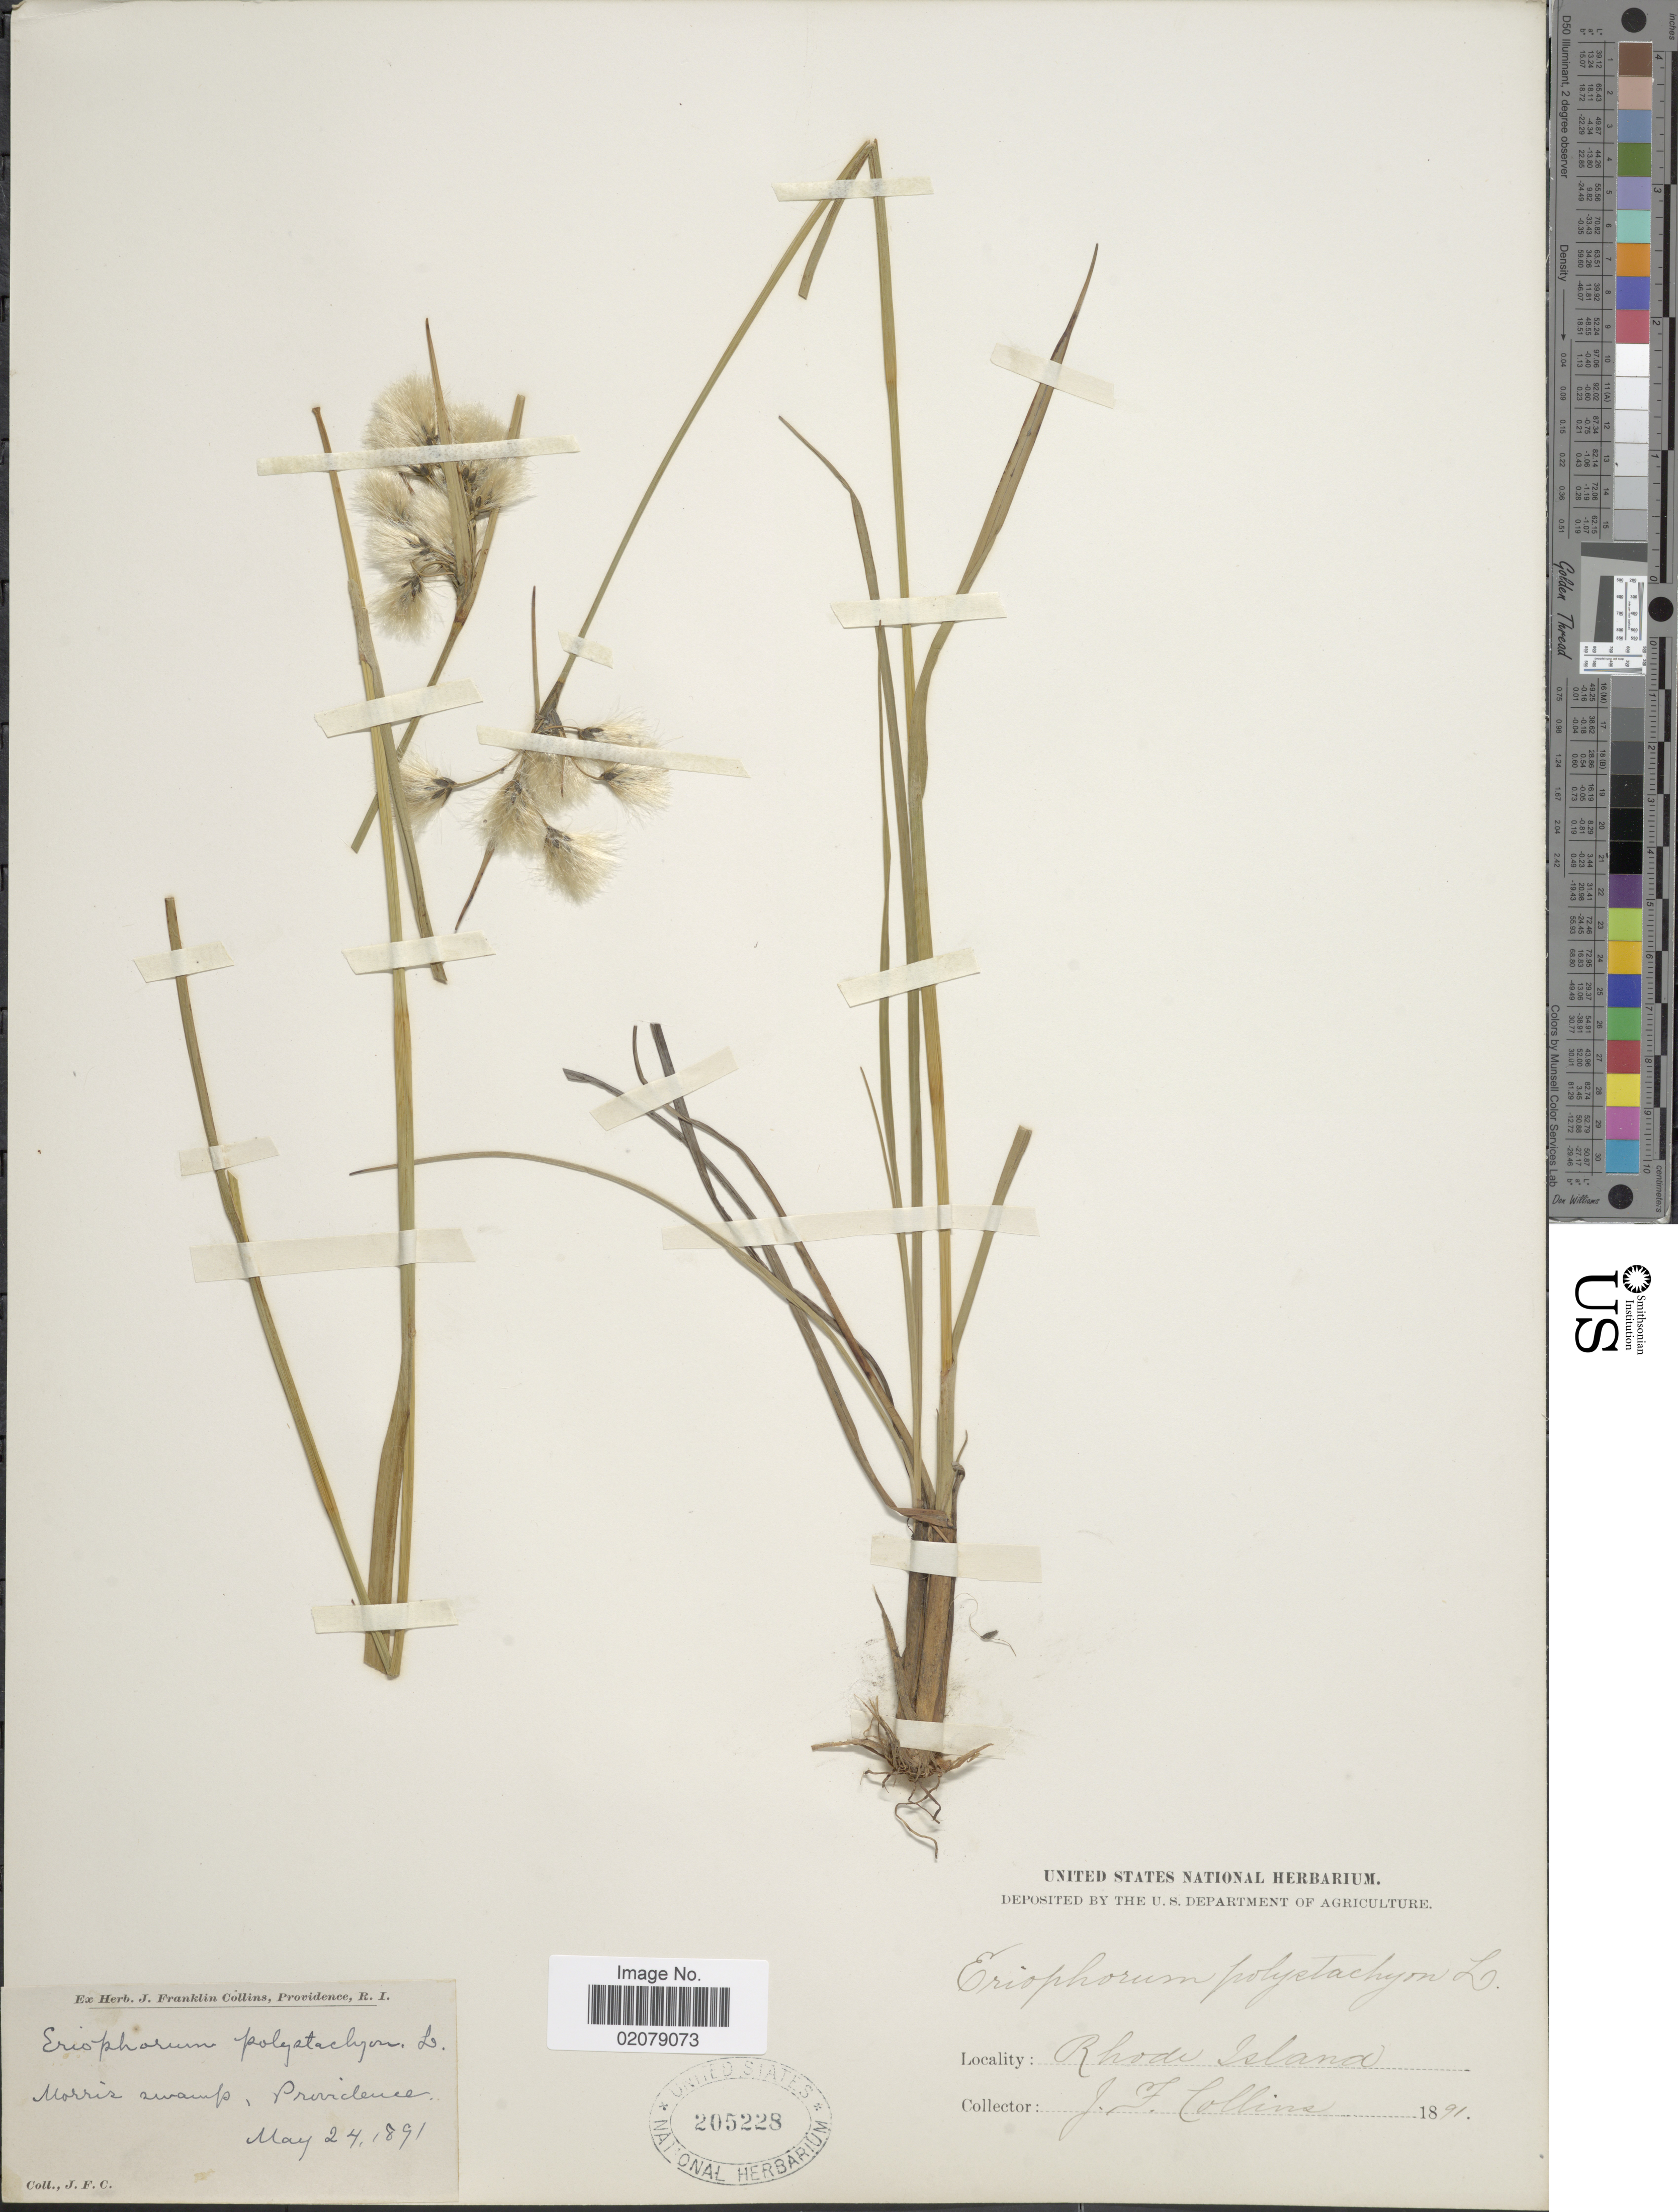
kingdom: Plantae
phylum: Tracheophyta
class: Liliopsida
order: Poales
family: Cyperaceae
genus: Eriophorum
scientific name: Eriophorum viridicarinatum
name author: (Englem.) Fernald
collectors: J. Collins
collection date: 1891-05-24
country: United States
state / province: Rhode Island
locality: Morris swamp, Providence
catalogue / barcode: US 205228